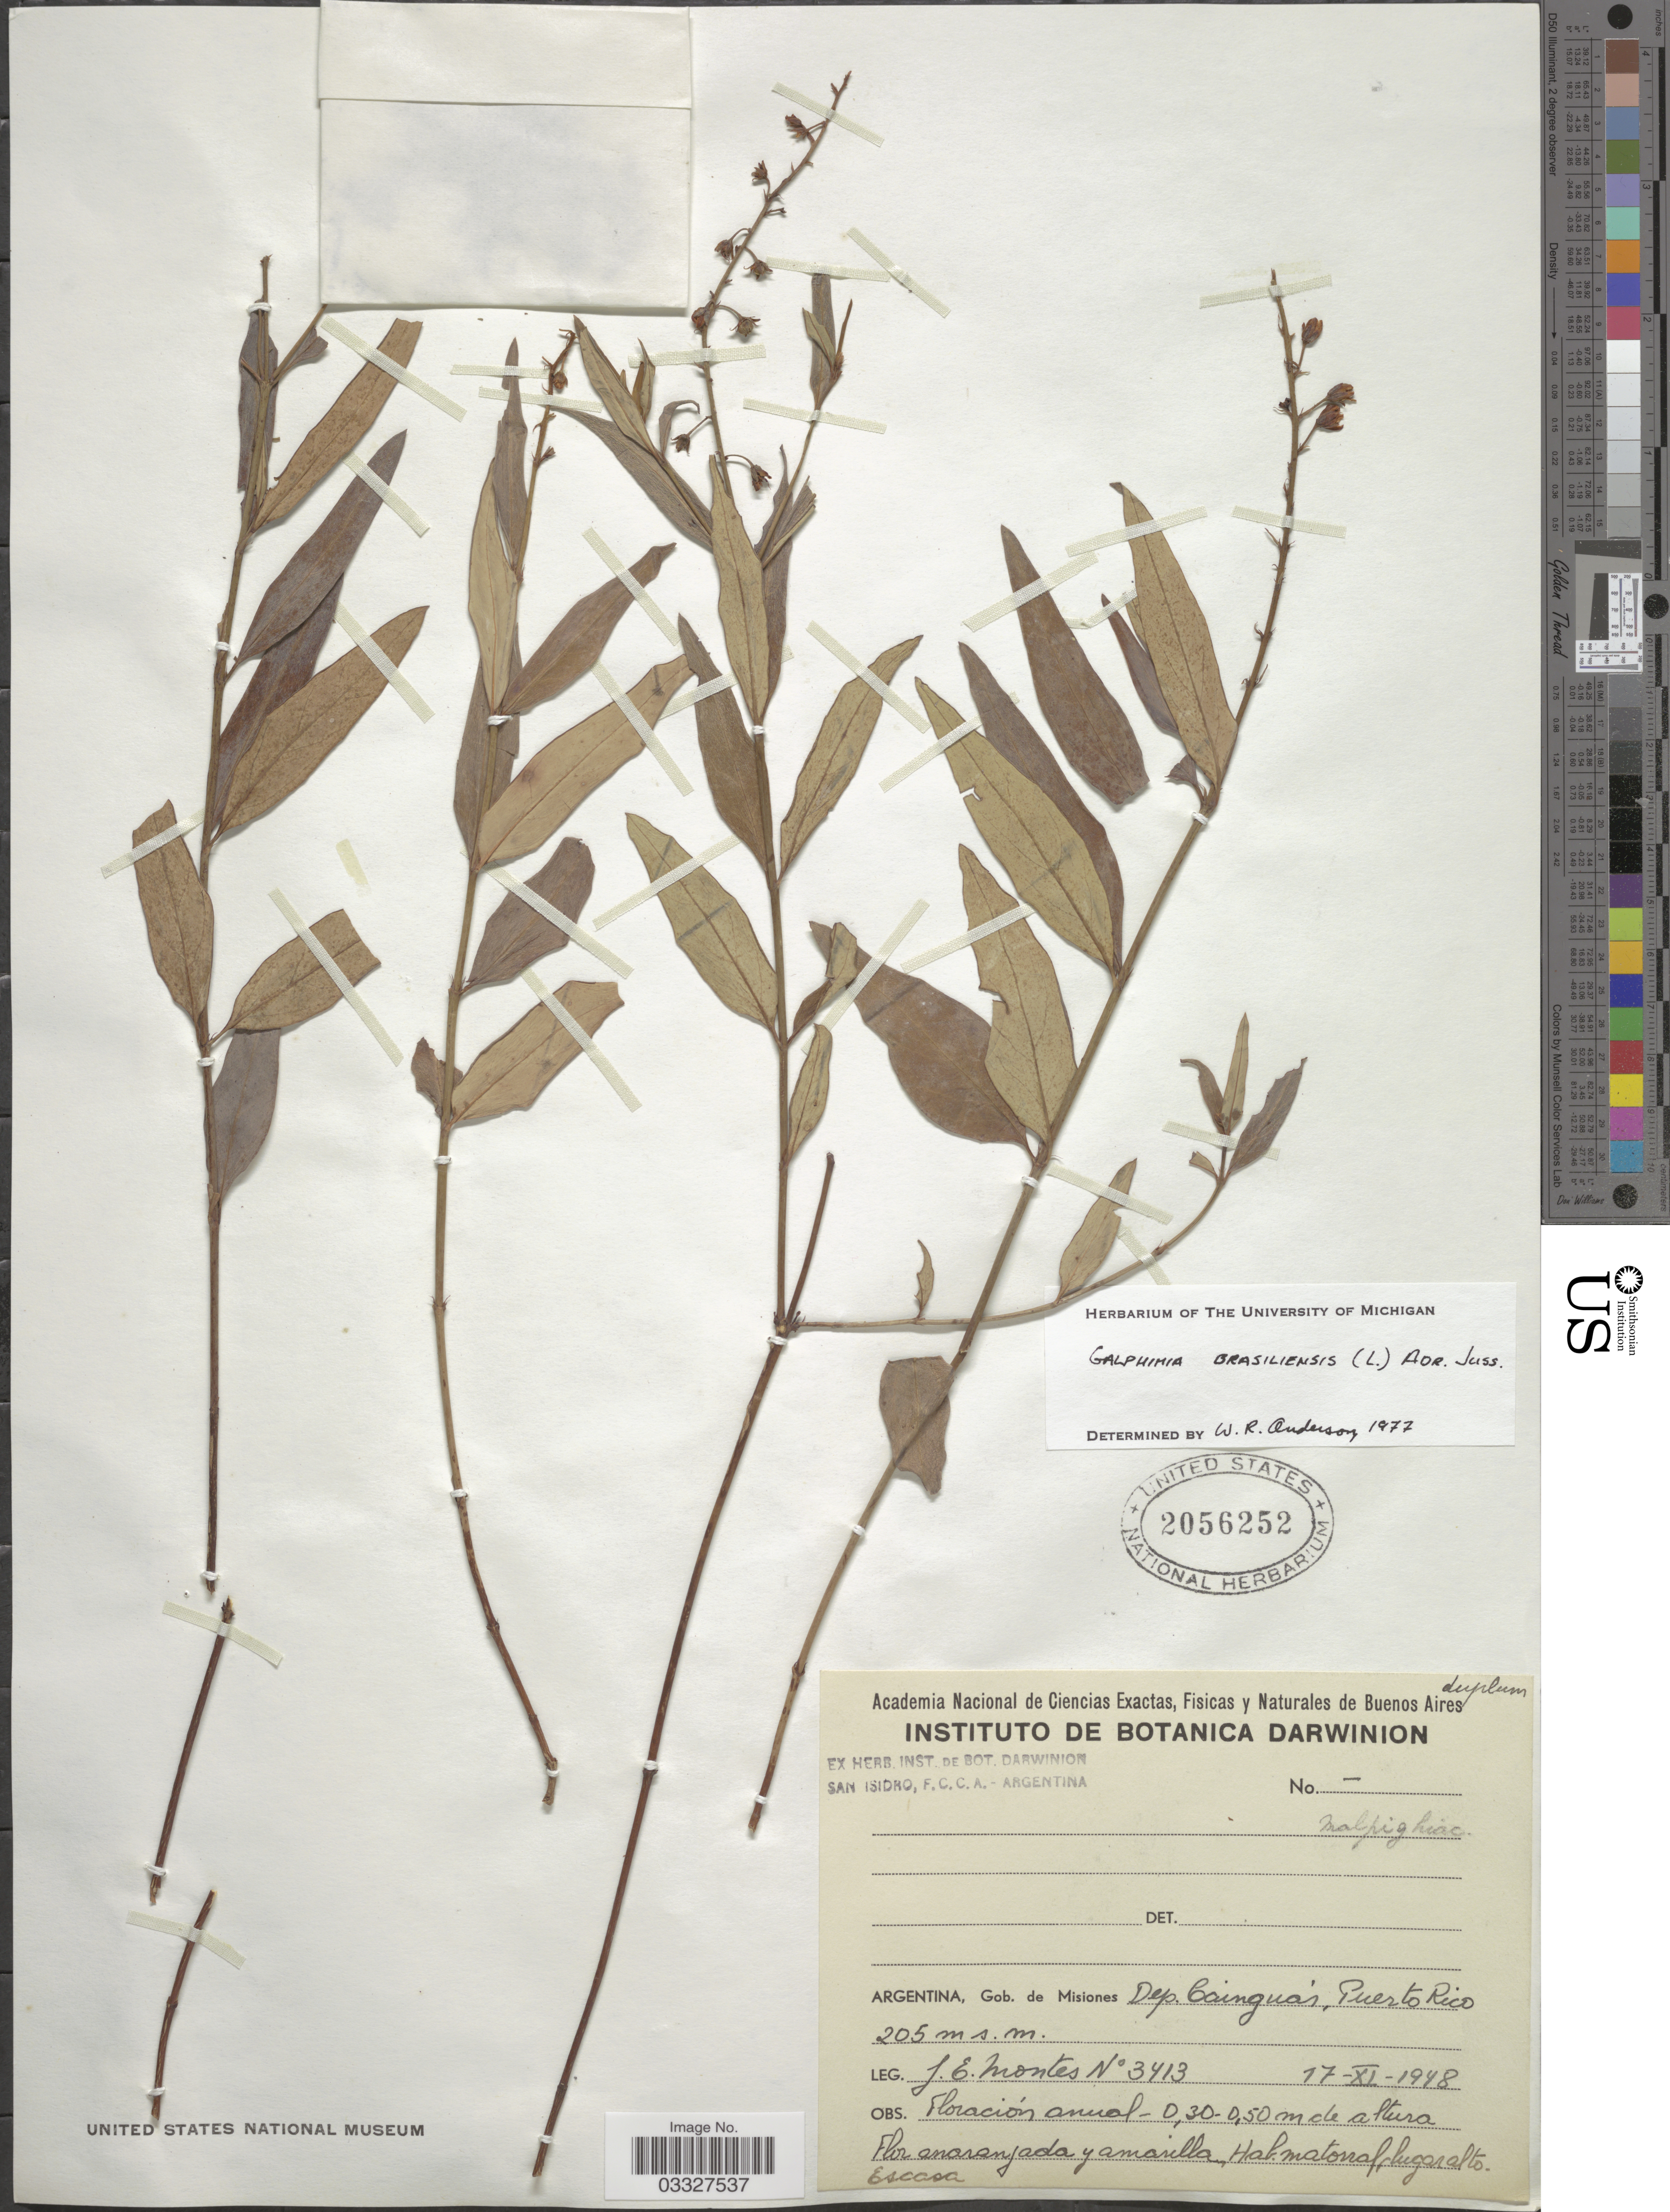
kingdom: Plantae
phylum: Tracheophyta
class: Magnoliopsida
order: Malpighiales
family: Malpighiaceae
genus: Galphimia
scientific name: Galphimia australis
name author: Chodat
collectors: J. E. Montes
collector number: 3413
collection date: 1948-11-17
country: Argentina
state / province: Misiones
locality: Gob. de Misiones. Dep. Cainguás, Puerto Rico.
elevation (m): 205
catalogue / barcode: US 2053252